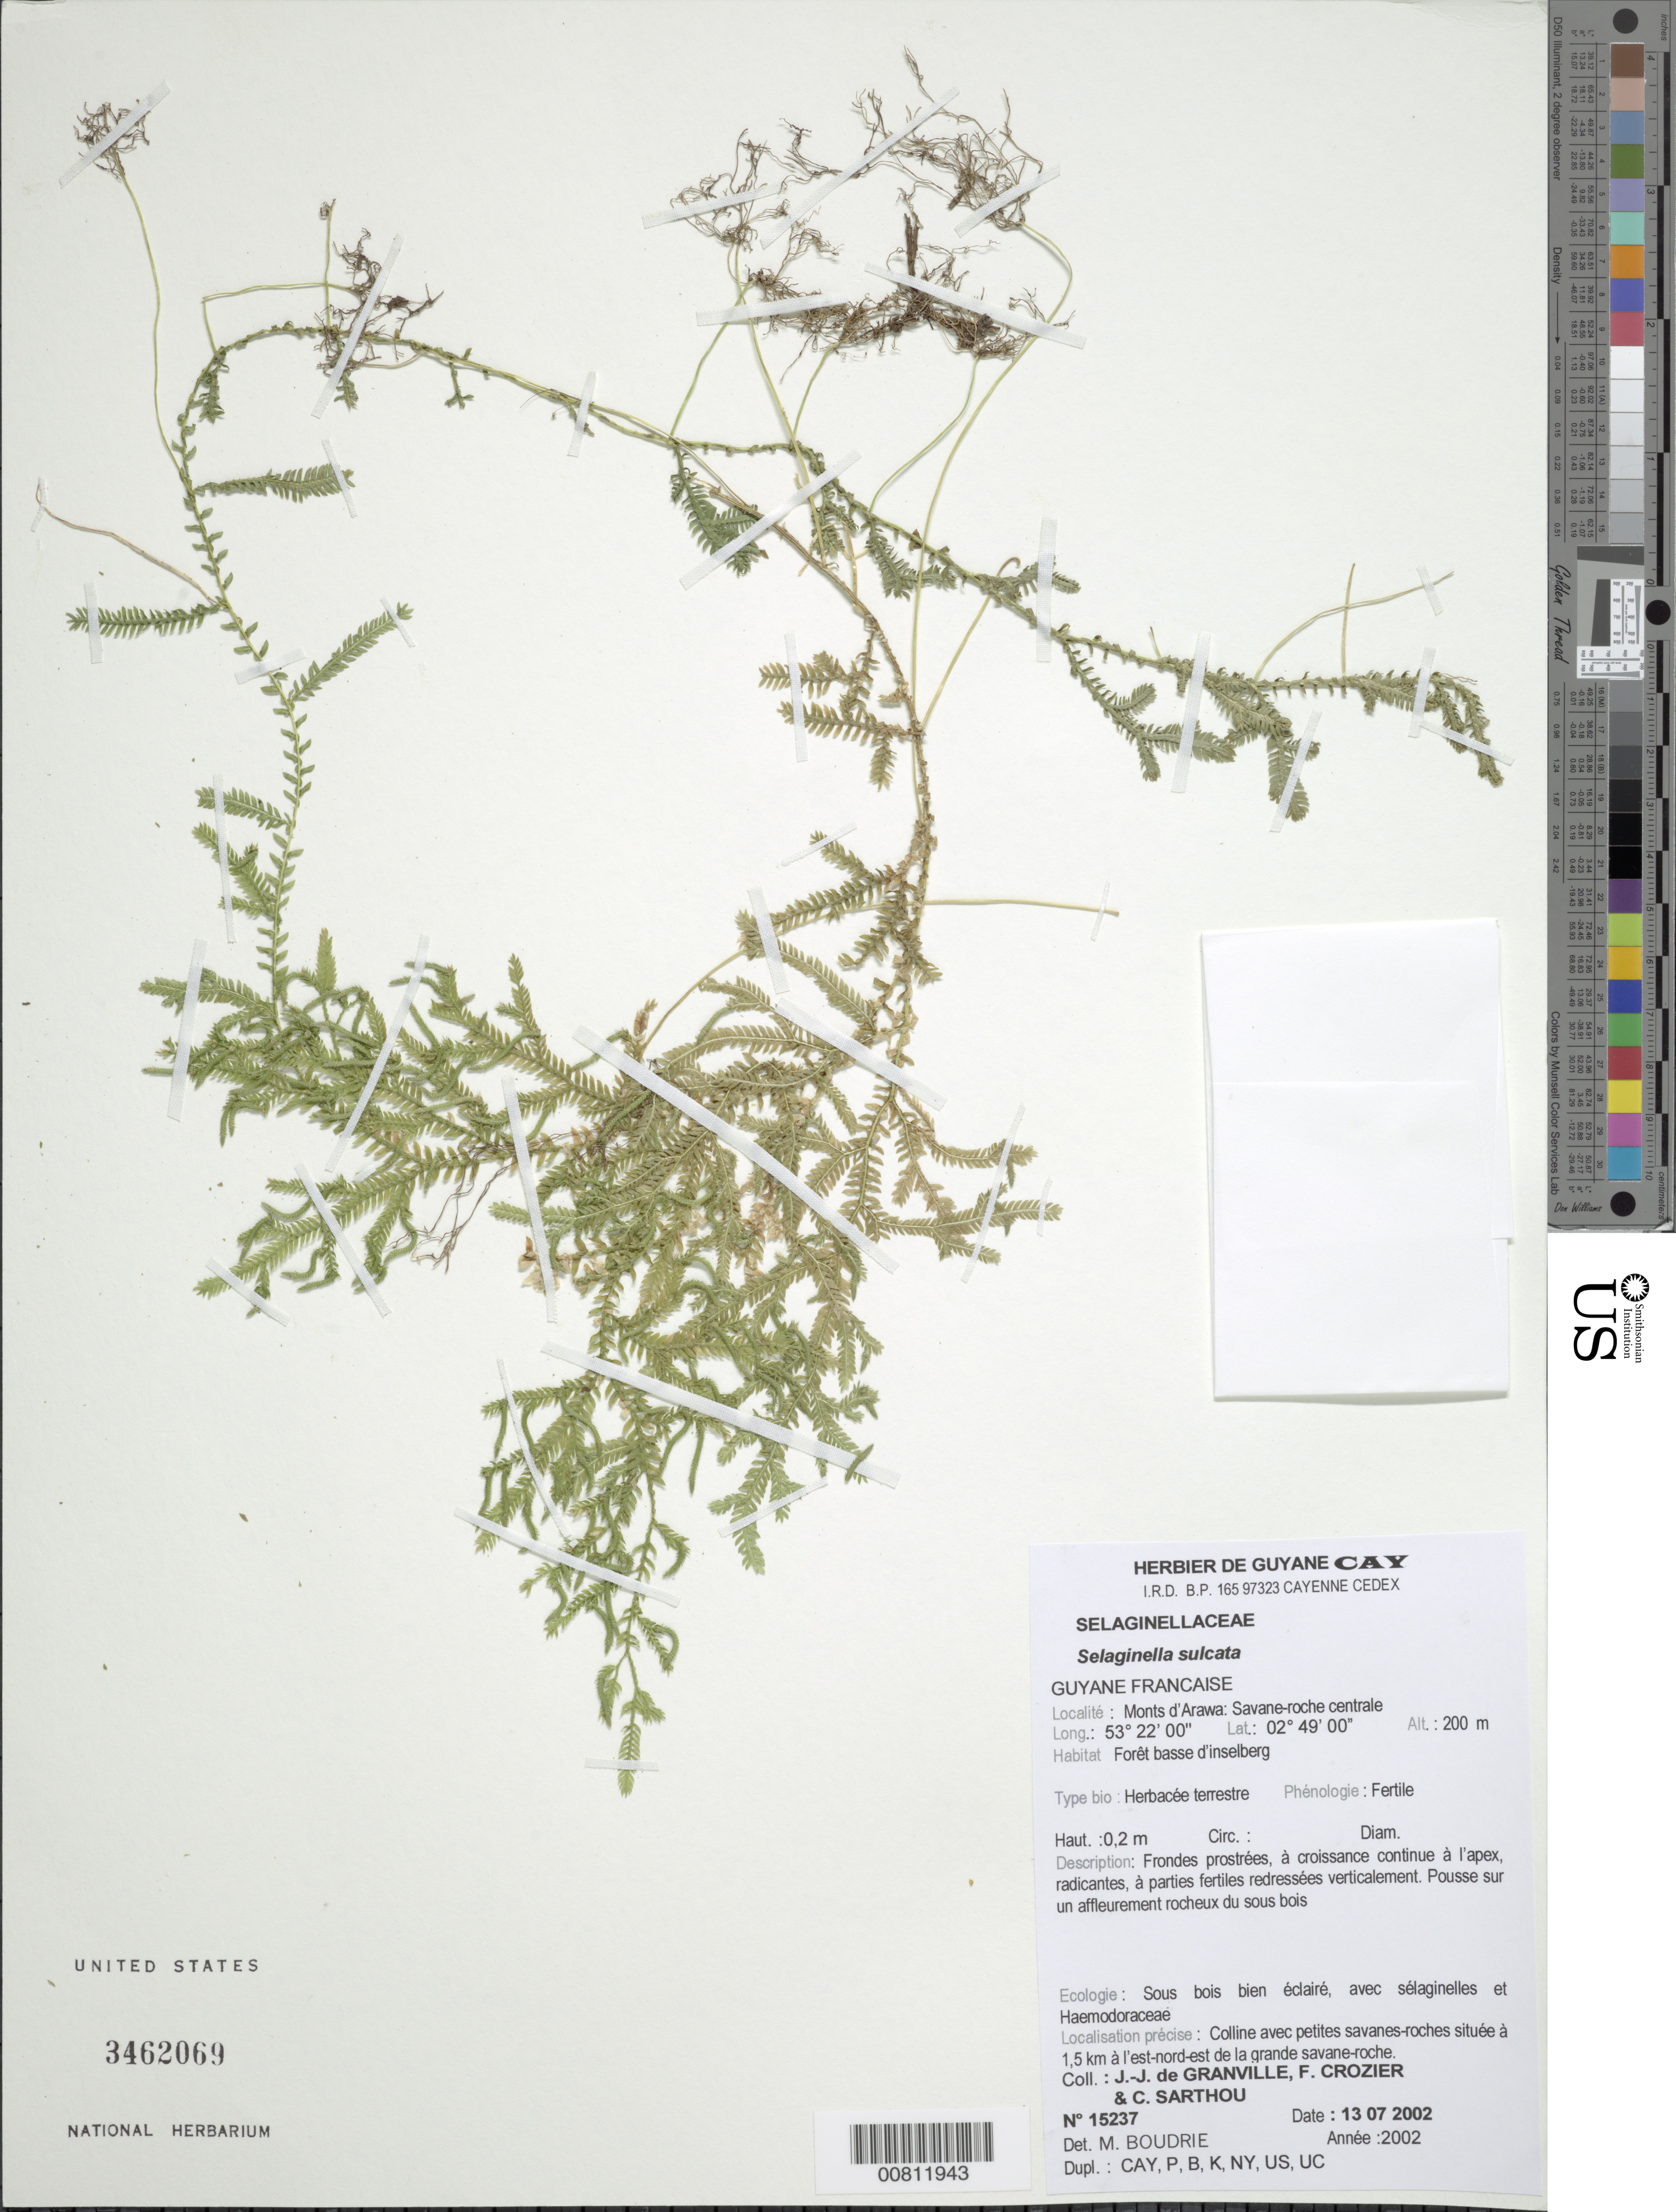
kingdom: Plantae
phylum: Tracheophyta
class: Lycopodiopsida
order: Selaginellales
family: Selaginellaceae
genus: Selaginella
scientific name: Selaginella sulcata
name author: (Desv. ex Poir.) Spring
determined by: Boudrie, M.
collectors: J.-J. de Granville, F. Crozier & C. Sarthou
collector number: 15237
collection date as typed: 13-Jul-02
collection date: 2002-07-13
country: French Guiana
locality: Monts d'Arawa, zone de la savane-roche centrale, Colline avec petites savanes-roches située à 1,5 km à l'est nord-est de la grande savane-roche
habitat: Forêt basse sur inselberg. Sous-bois bien éclairé, avec sélaginelles et Haemodoraceae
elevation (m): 200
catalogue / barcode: US 3462069